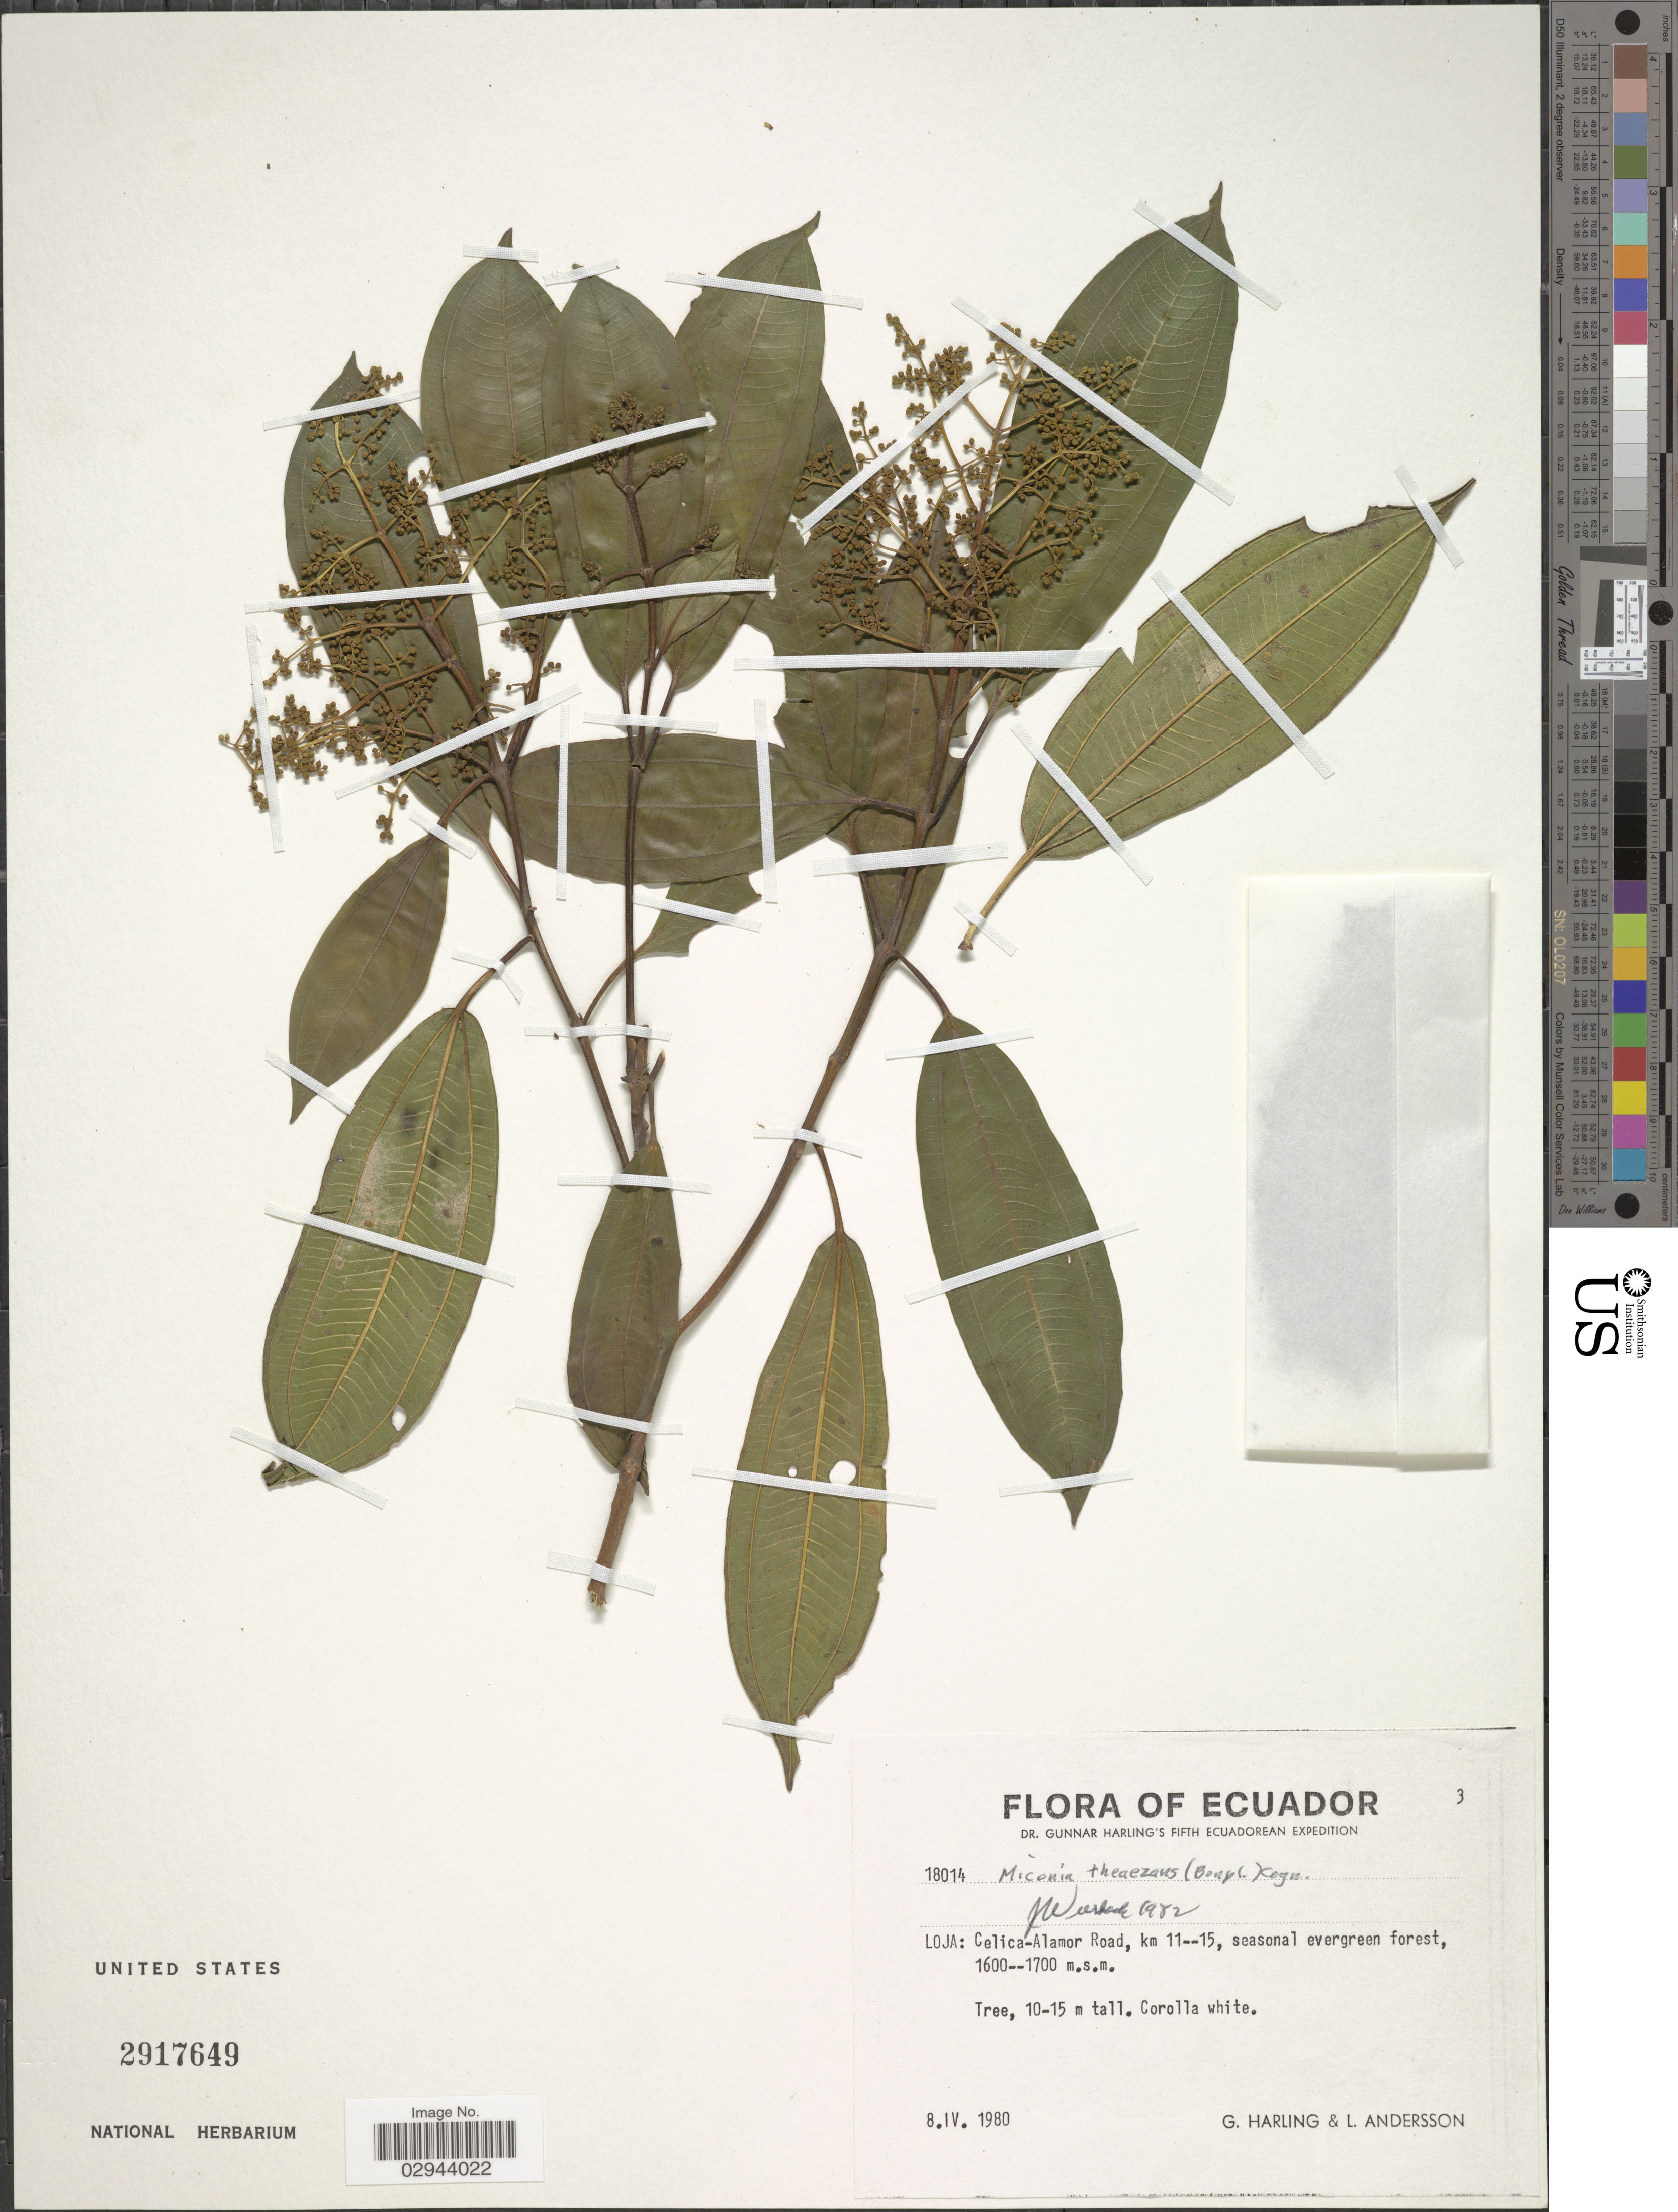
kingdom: Plantae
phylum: Tracheophyta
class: Magnoliopsida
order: Myrtales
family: Melastomataceae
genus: Miconia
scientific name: Miconia theizans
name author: (Bonpl.) Cogn.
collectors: G. Harling & L. Andersson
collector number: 18014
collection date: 1980-04-08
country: Ecuador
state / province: Loja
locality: Celica-Alamor Road, km 11-15.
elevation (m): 1600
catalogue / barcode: US 2917649